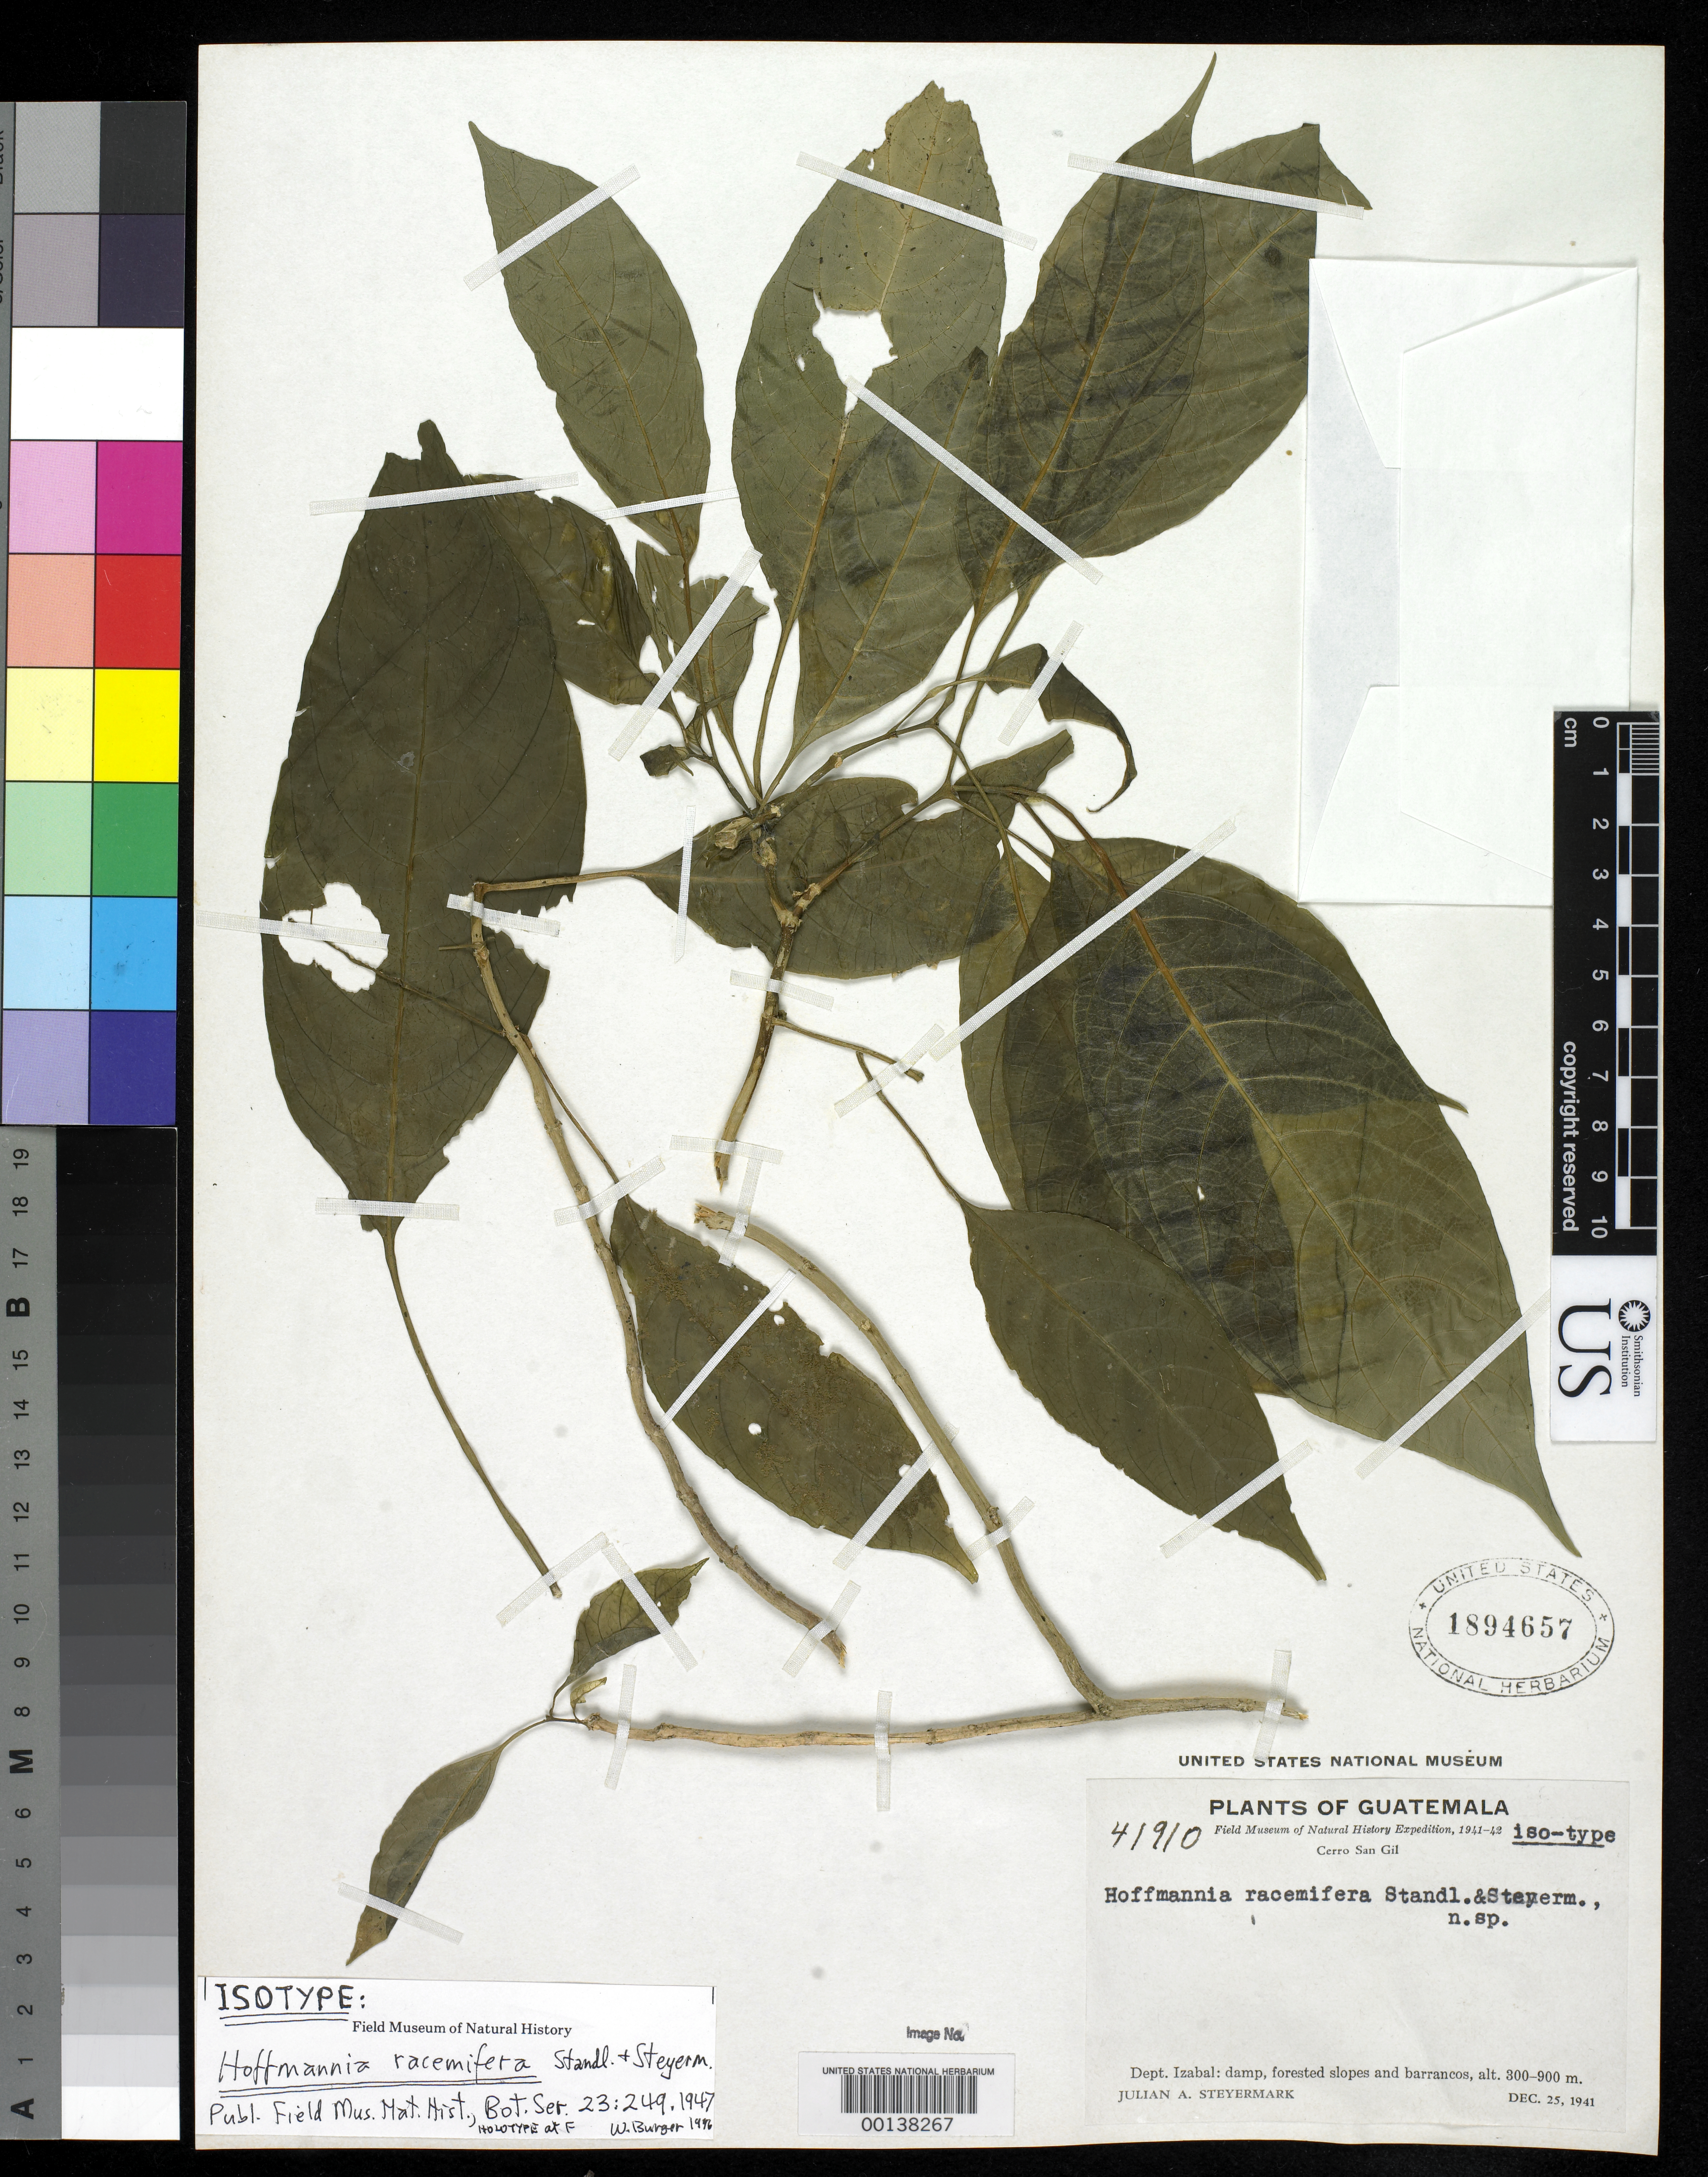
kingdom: Plantae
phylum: Tracheophyta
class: Magnoliopsida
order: Gentianales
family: Rubiaceae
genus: Hoffmannia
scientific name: Hoffmannia racemifera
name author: Standl. & Steyerm.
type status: Isotype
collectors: J. Steyermark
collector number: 41910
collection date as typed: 25 Dec 1941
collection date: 1941-12-25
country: Guatemala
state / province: Izabal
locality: Cerro San Gil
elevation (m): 300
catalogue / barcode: US 1894657